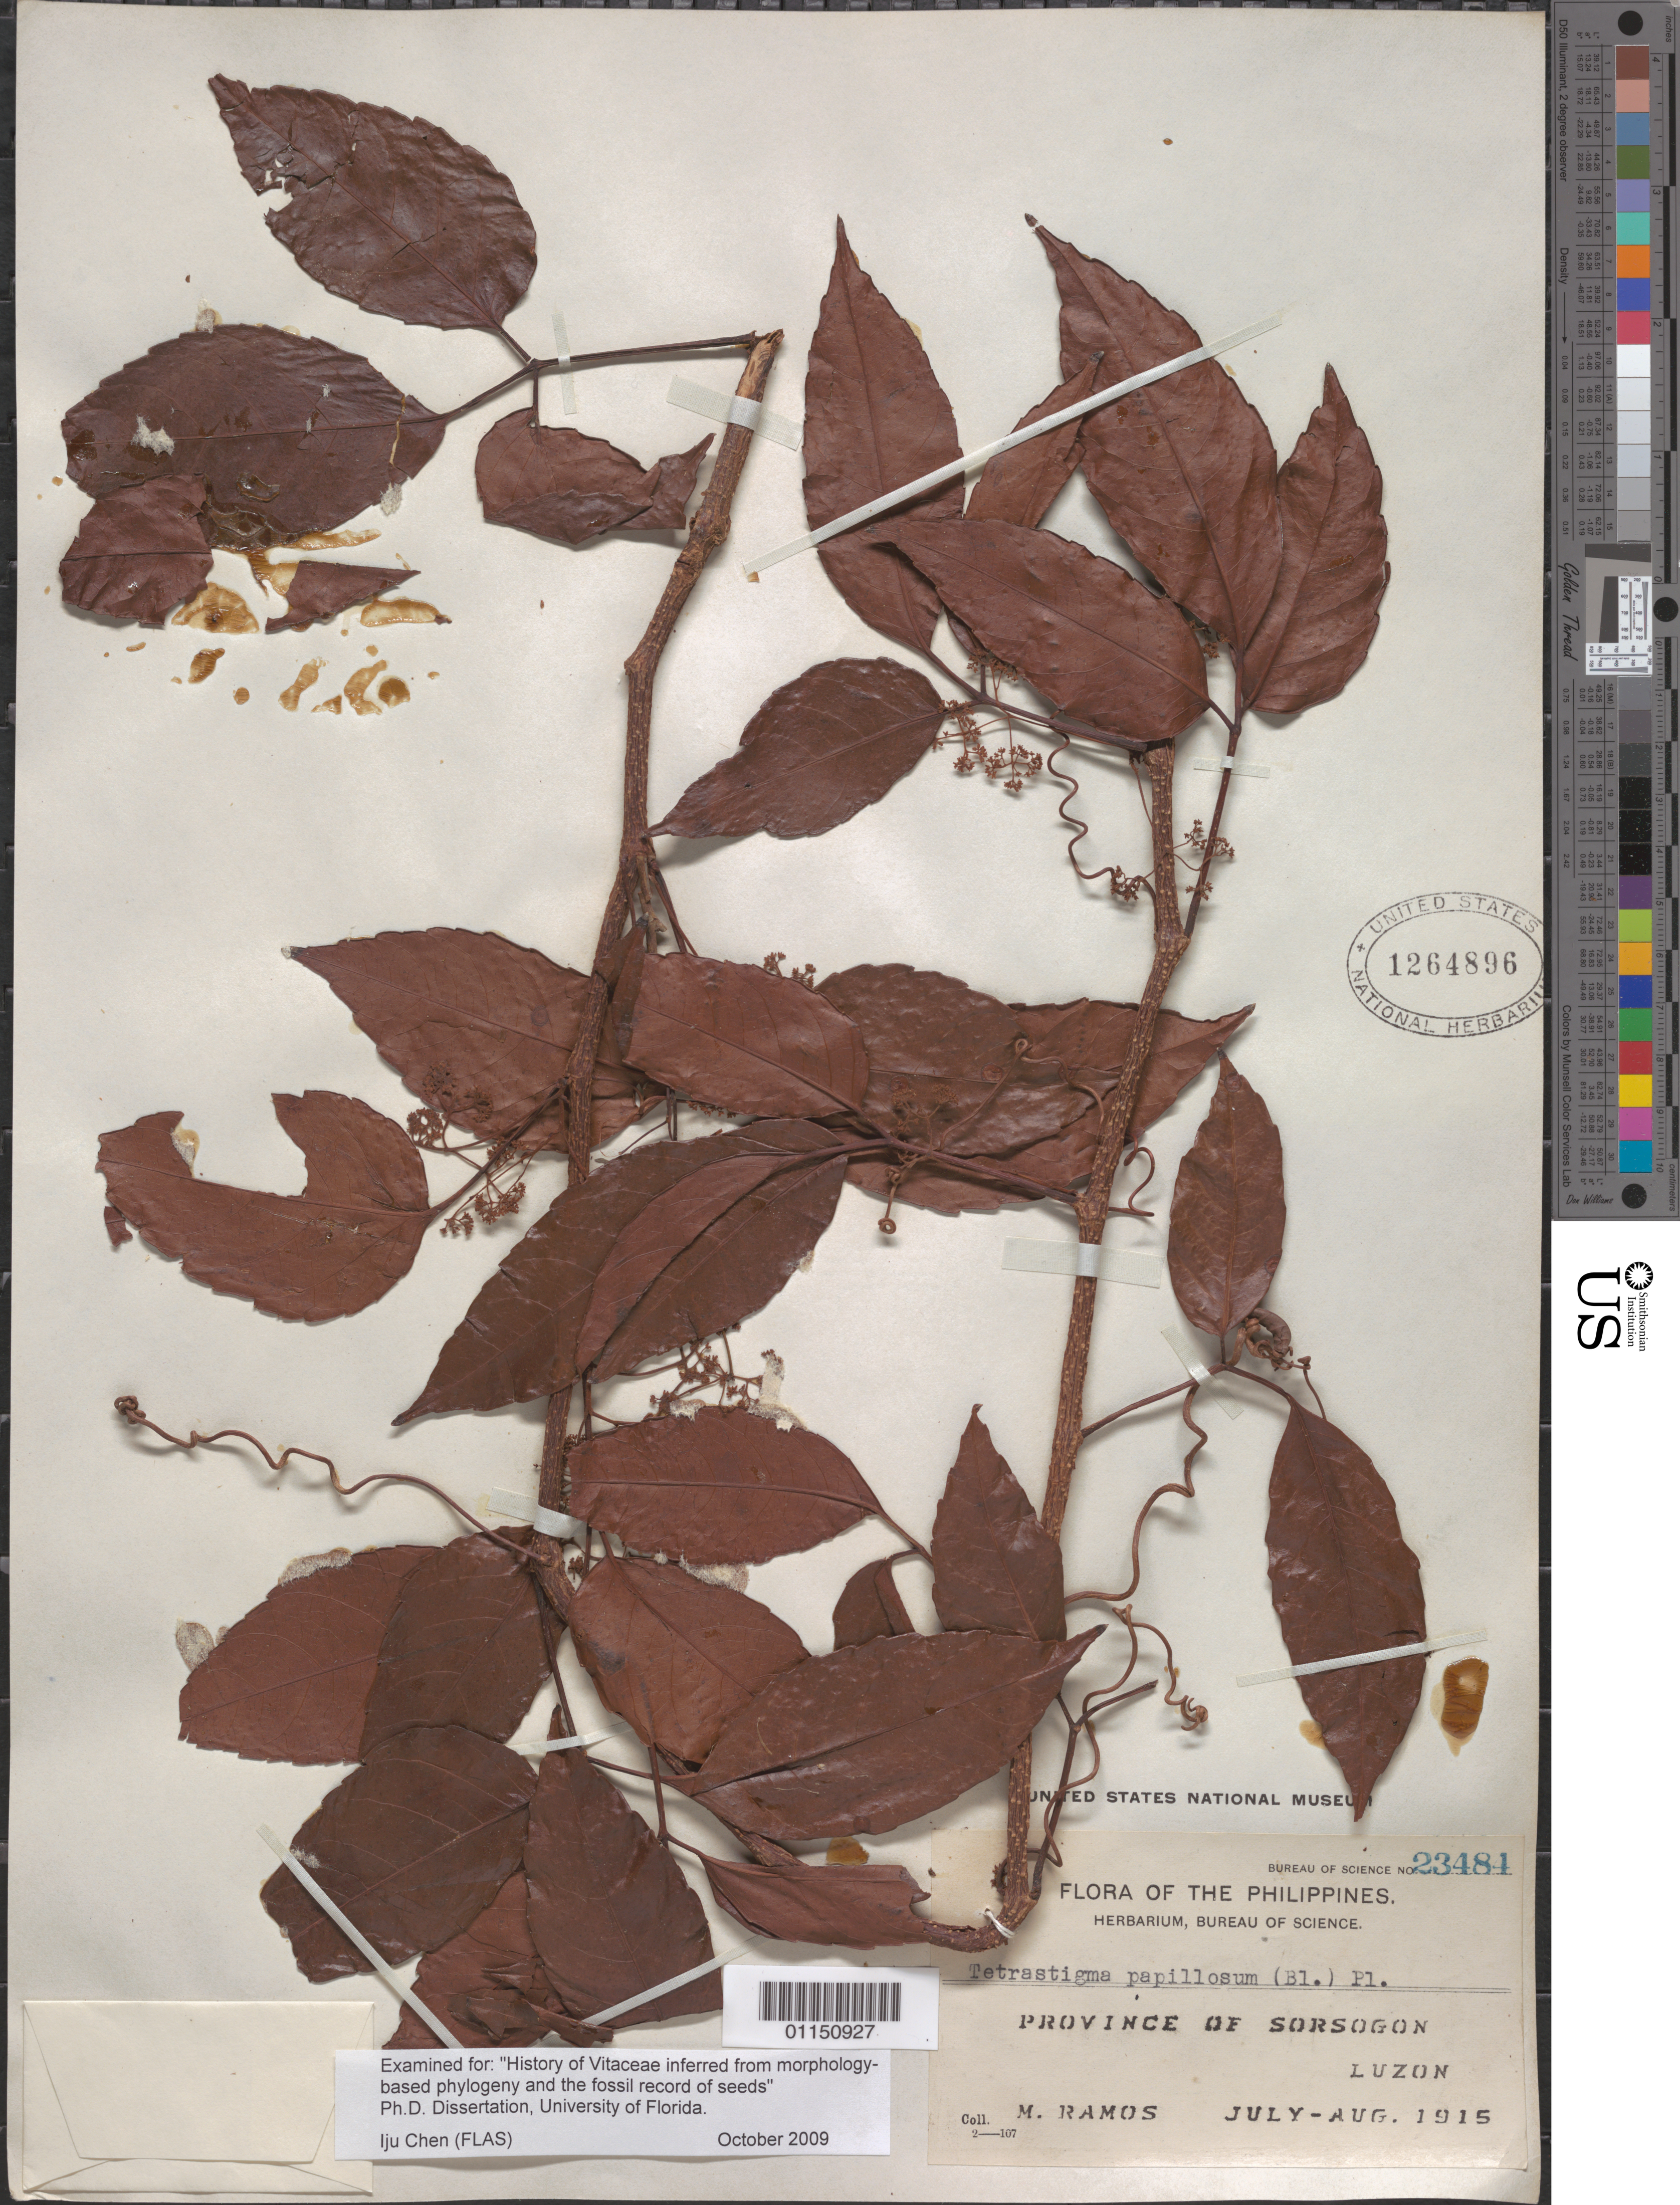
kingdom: Plantae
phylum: Tracheophyta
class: Magnoliopsida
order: Vitales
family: Vitaceae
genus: Tetrastigma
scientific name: Tetrastigma papillosum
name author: (Blume) Planch.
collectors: M. Ramos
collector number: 23484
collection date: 1915-07/1915-08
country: Philippines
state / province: Bicol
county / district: Sorsogon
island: Luzon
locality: Luzon.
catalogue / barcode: US 1264896